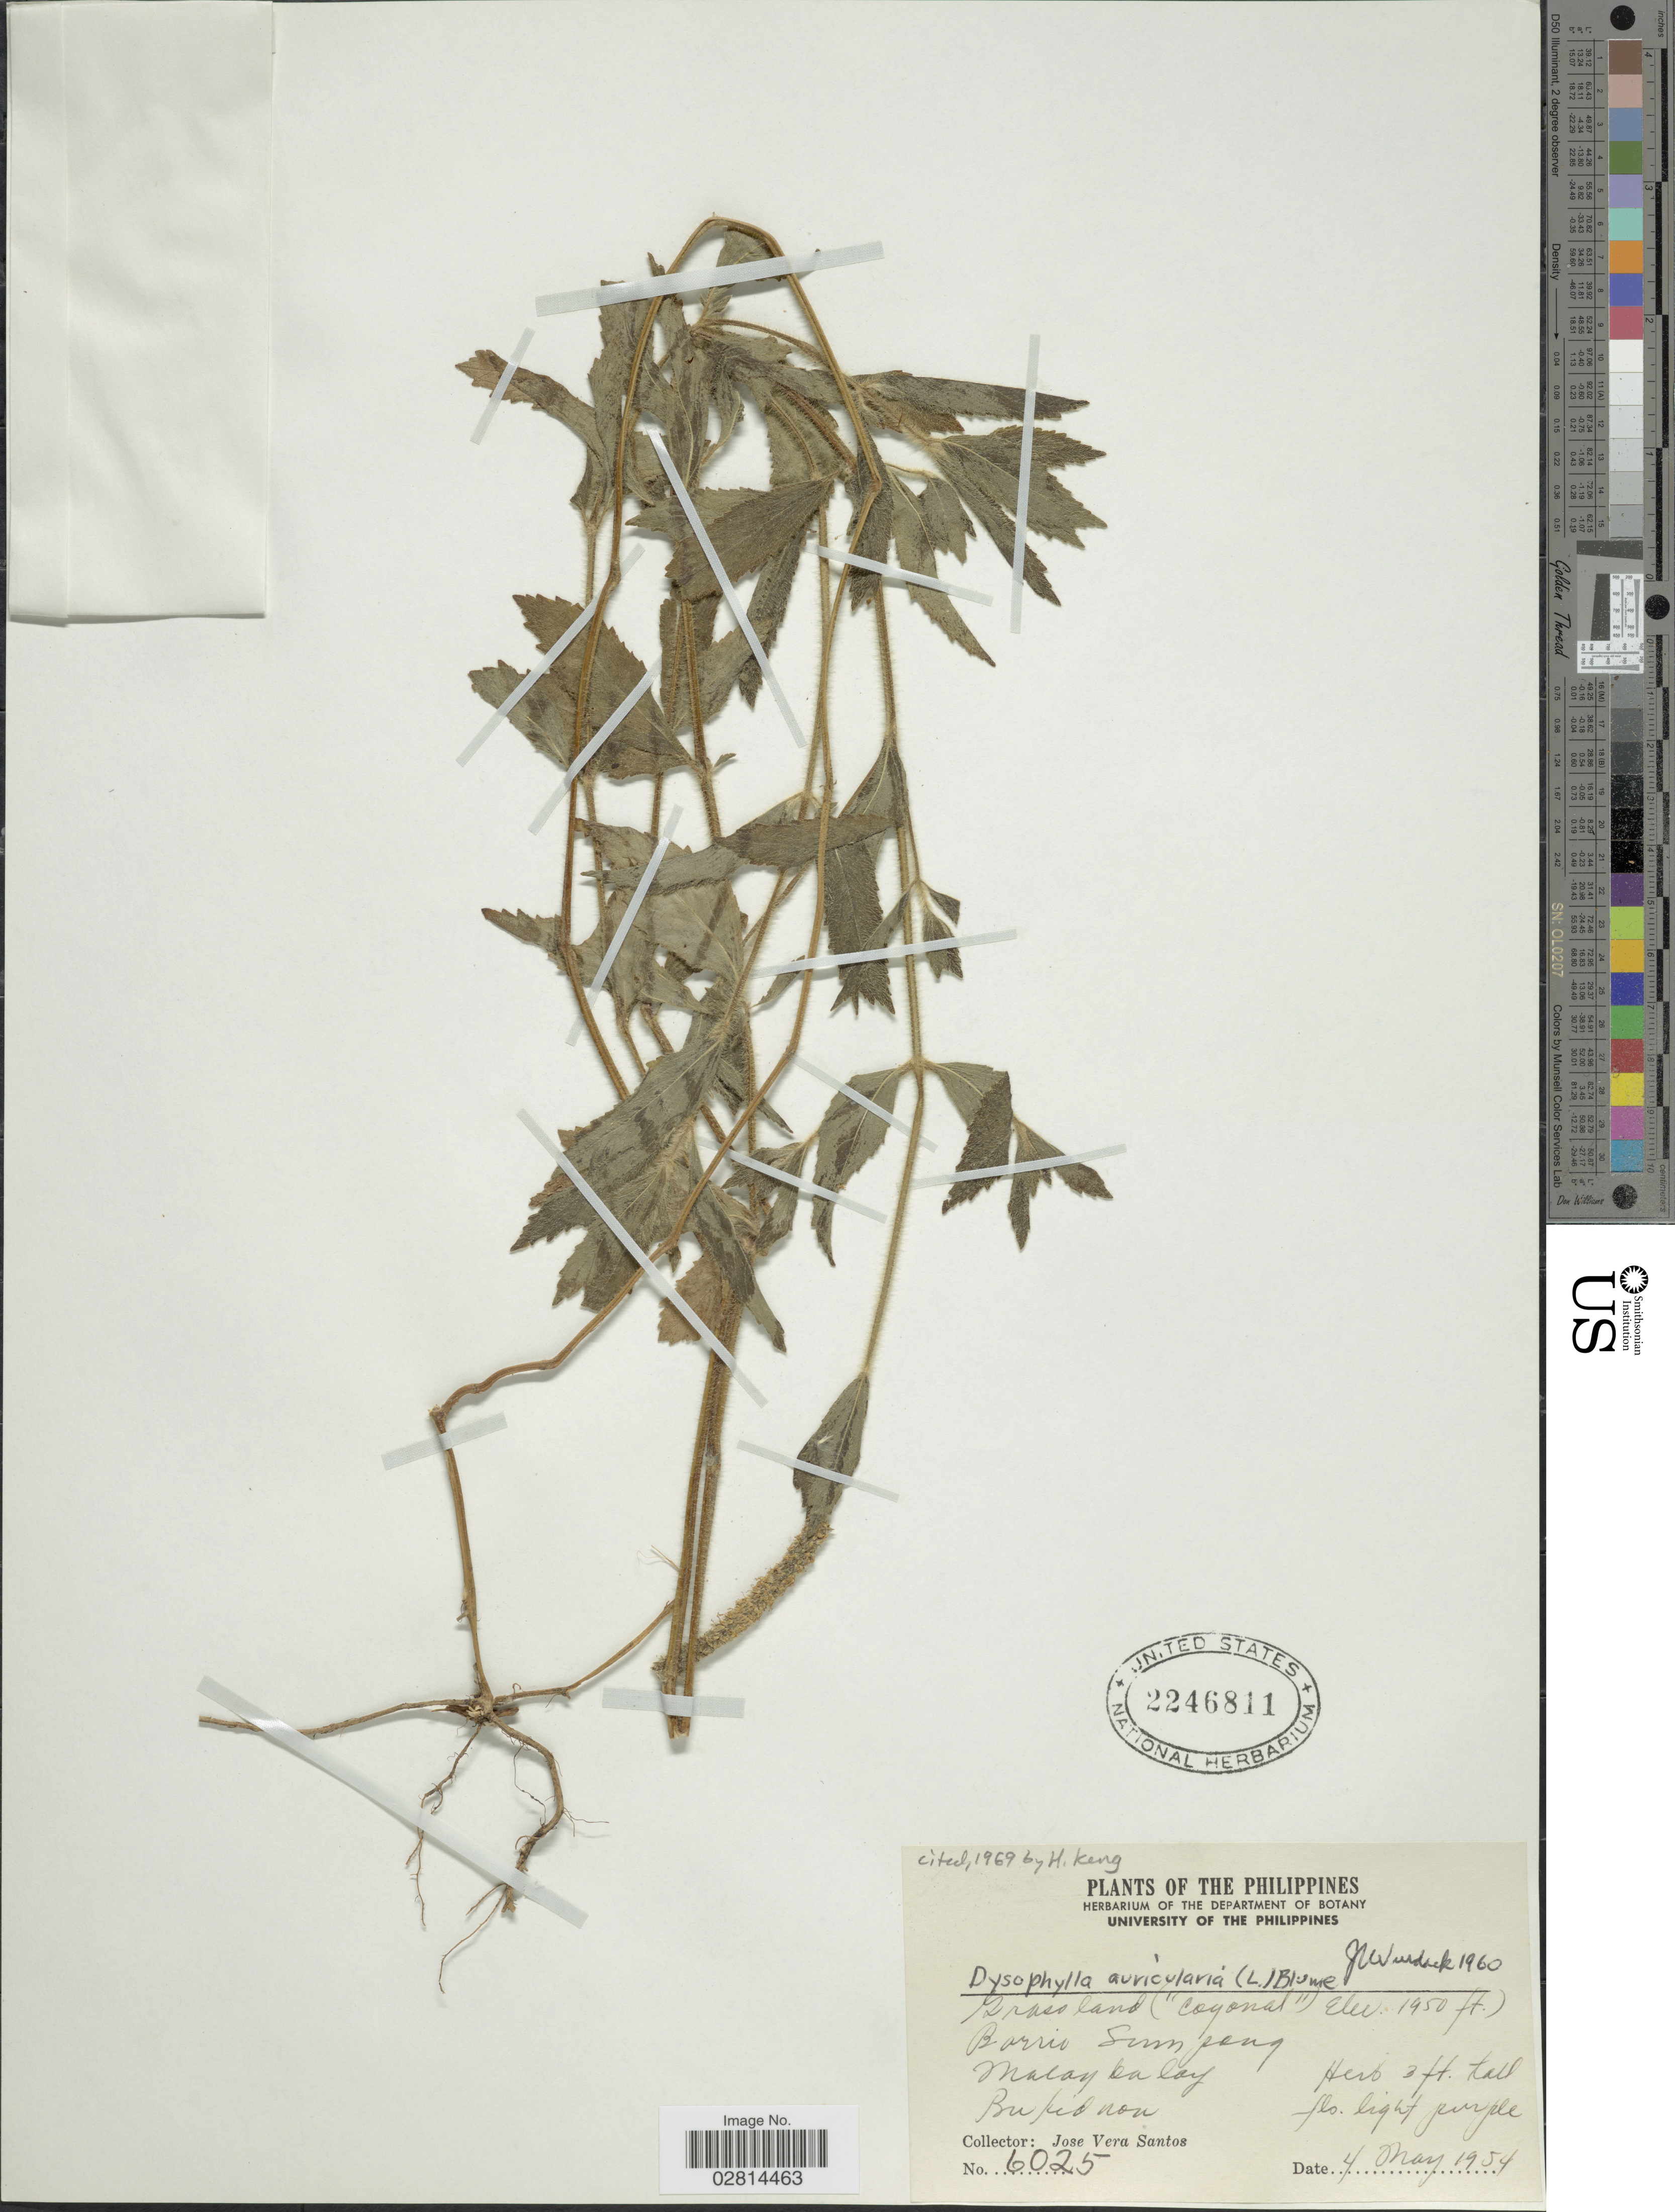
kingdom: Plantae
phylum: Tracheophyta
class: Magnoliopsida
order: Lamiales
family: Lamiaceae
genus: Pogostemon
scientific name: Pogostemon auricularius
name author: (L.) Hassk.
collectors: J. V. Santos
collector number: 6025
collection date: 1954-05-04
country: Philippines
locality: Barrio Sumpong. Malay balay. Bukidon.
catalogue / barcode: US 2246811